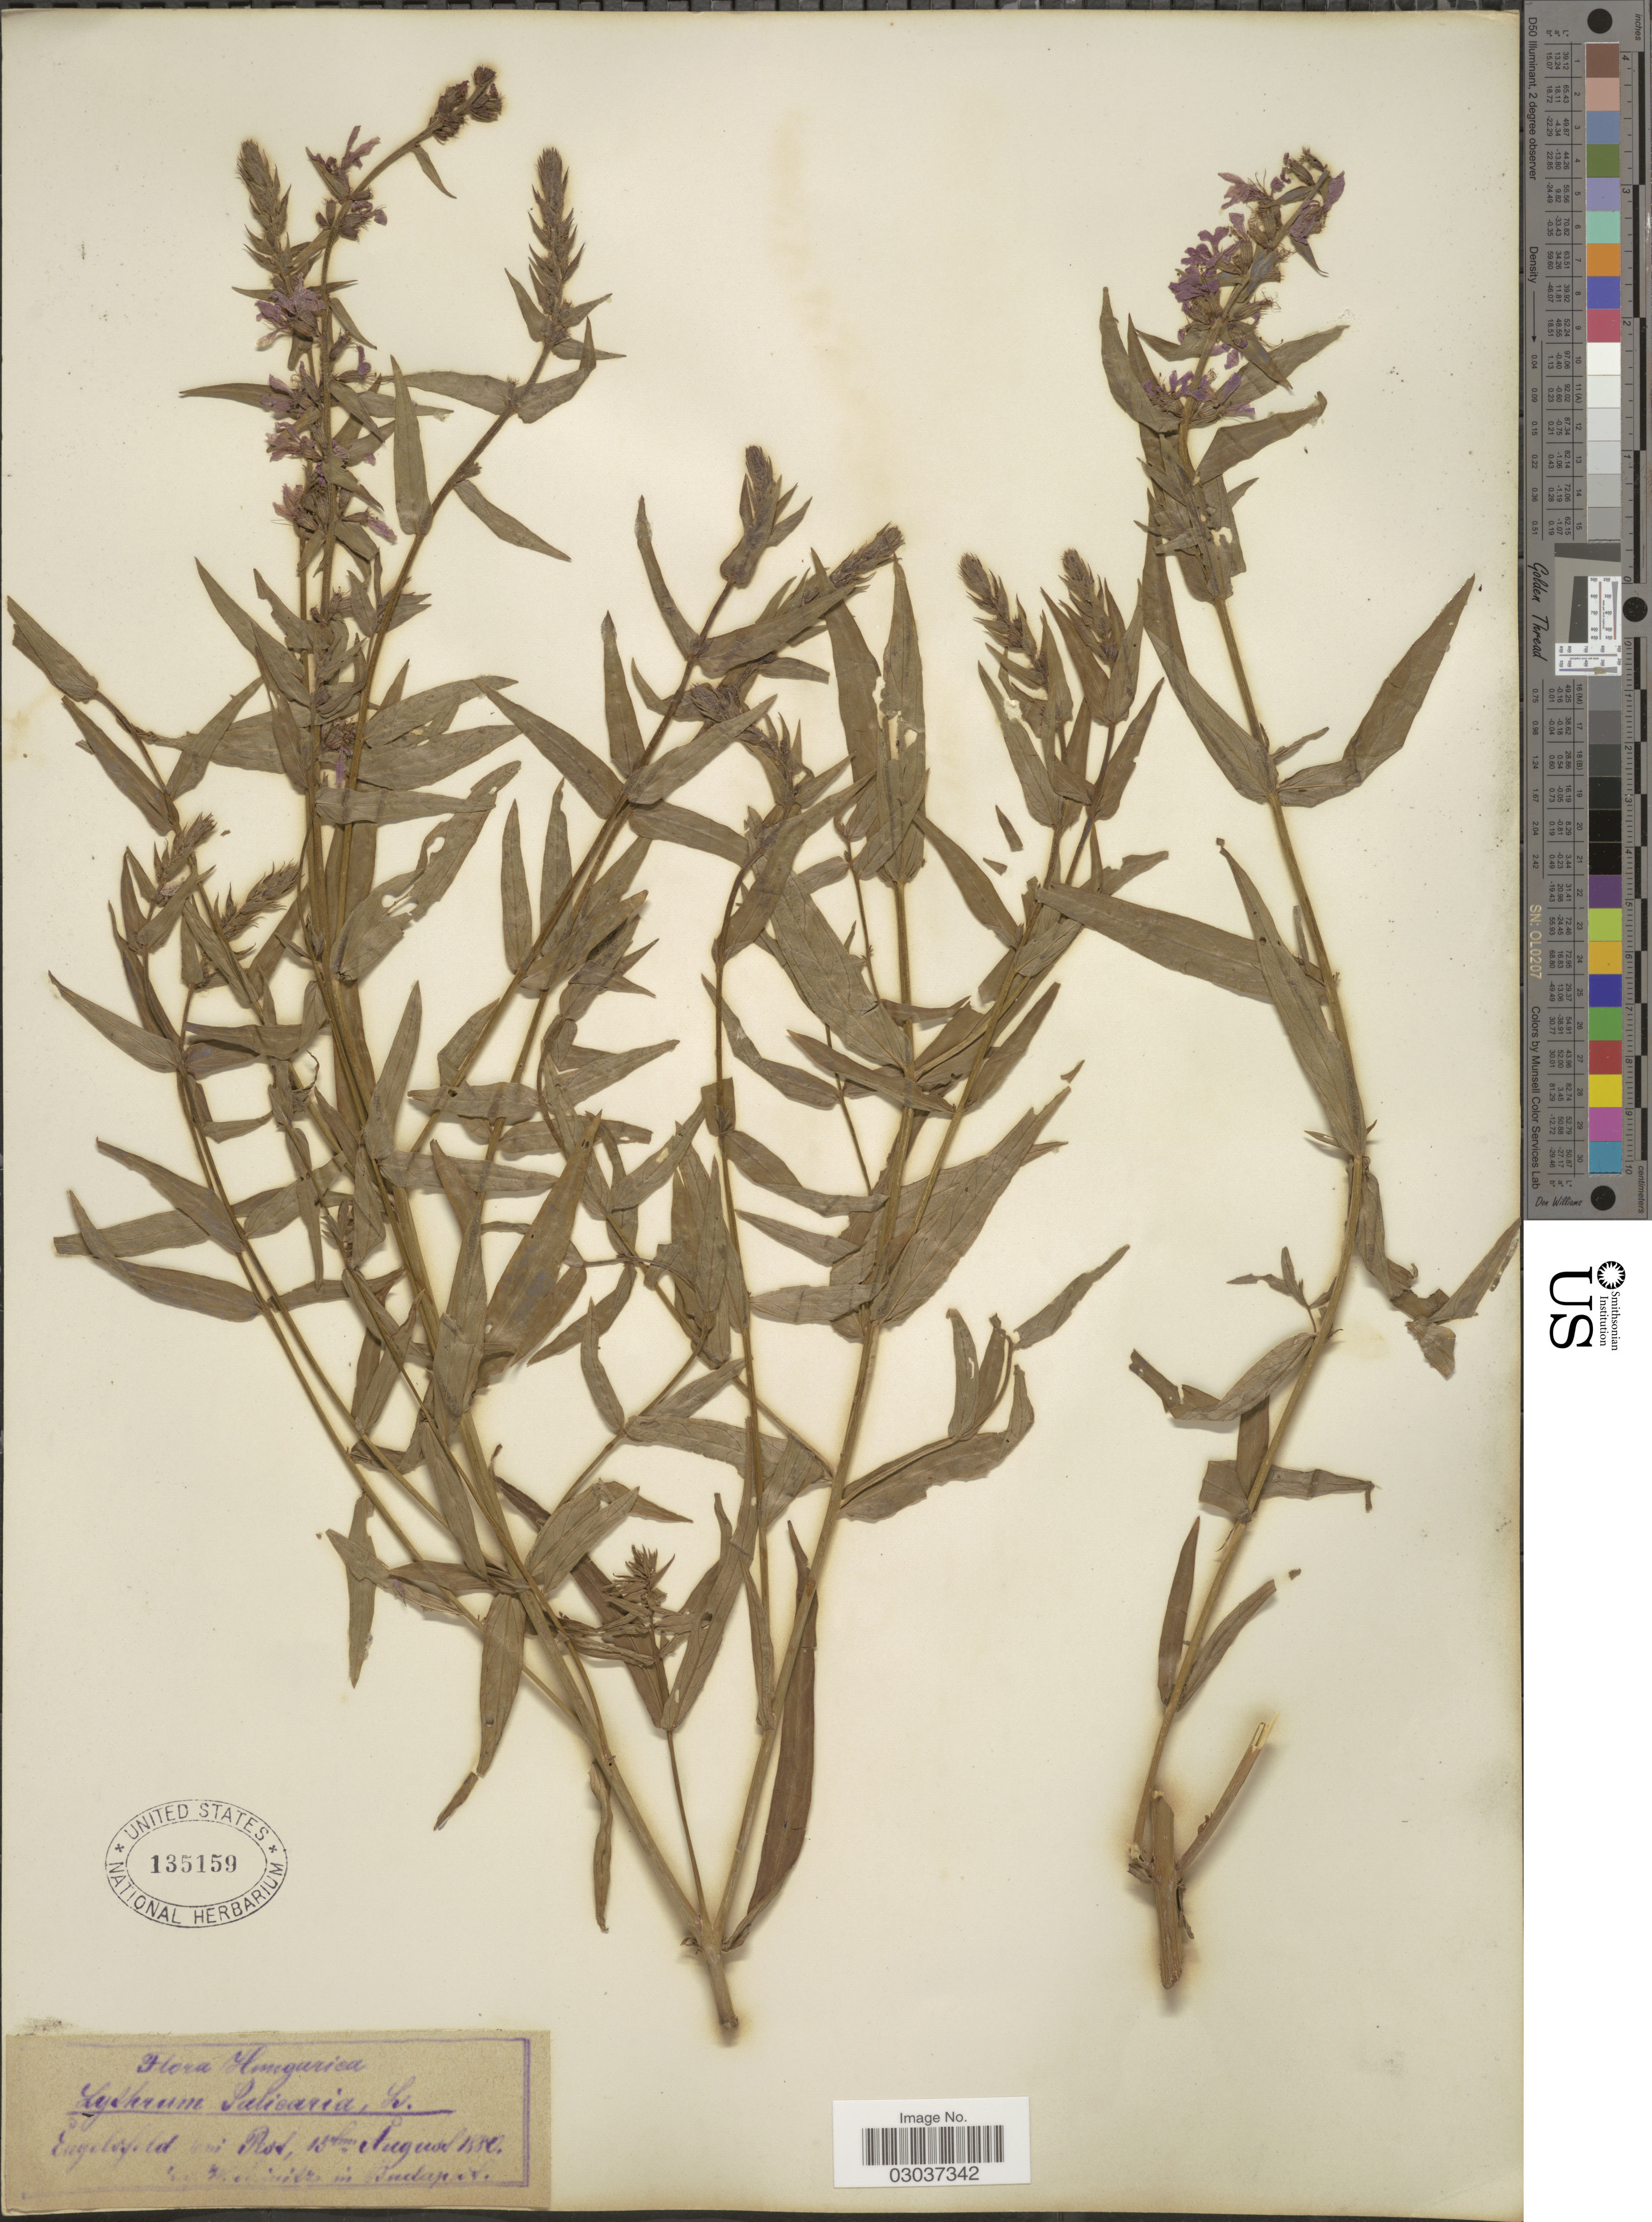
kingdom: Plantae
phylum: Tracheophyta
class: Magnoliopsida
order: Myrtales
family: Lythraceae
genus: Lythrum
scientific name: Lythrum salicaria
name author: L.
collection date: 1880-08-15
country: Hungary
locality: Engelsfeld bei Rod.[interpreted] [illegible text]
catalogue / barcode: US 135159